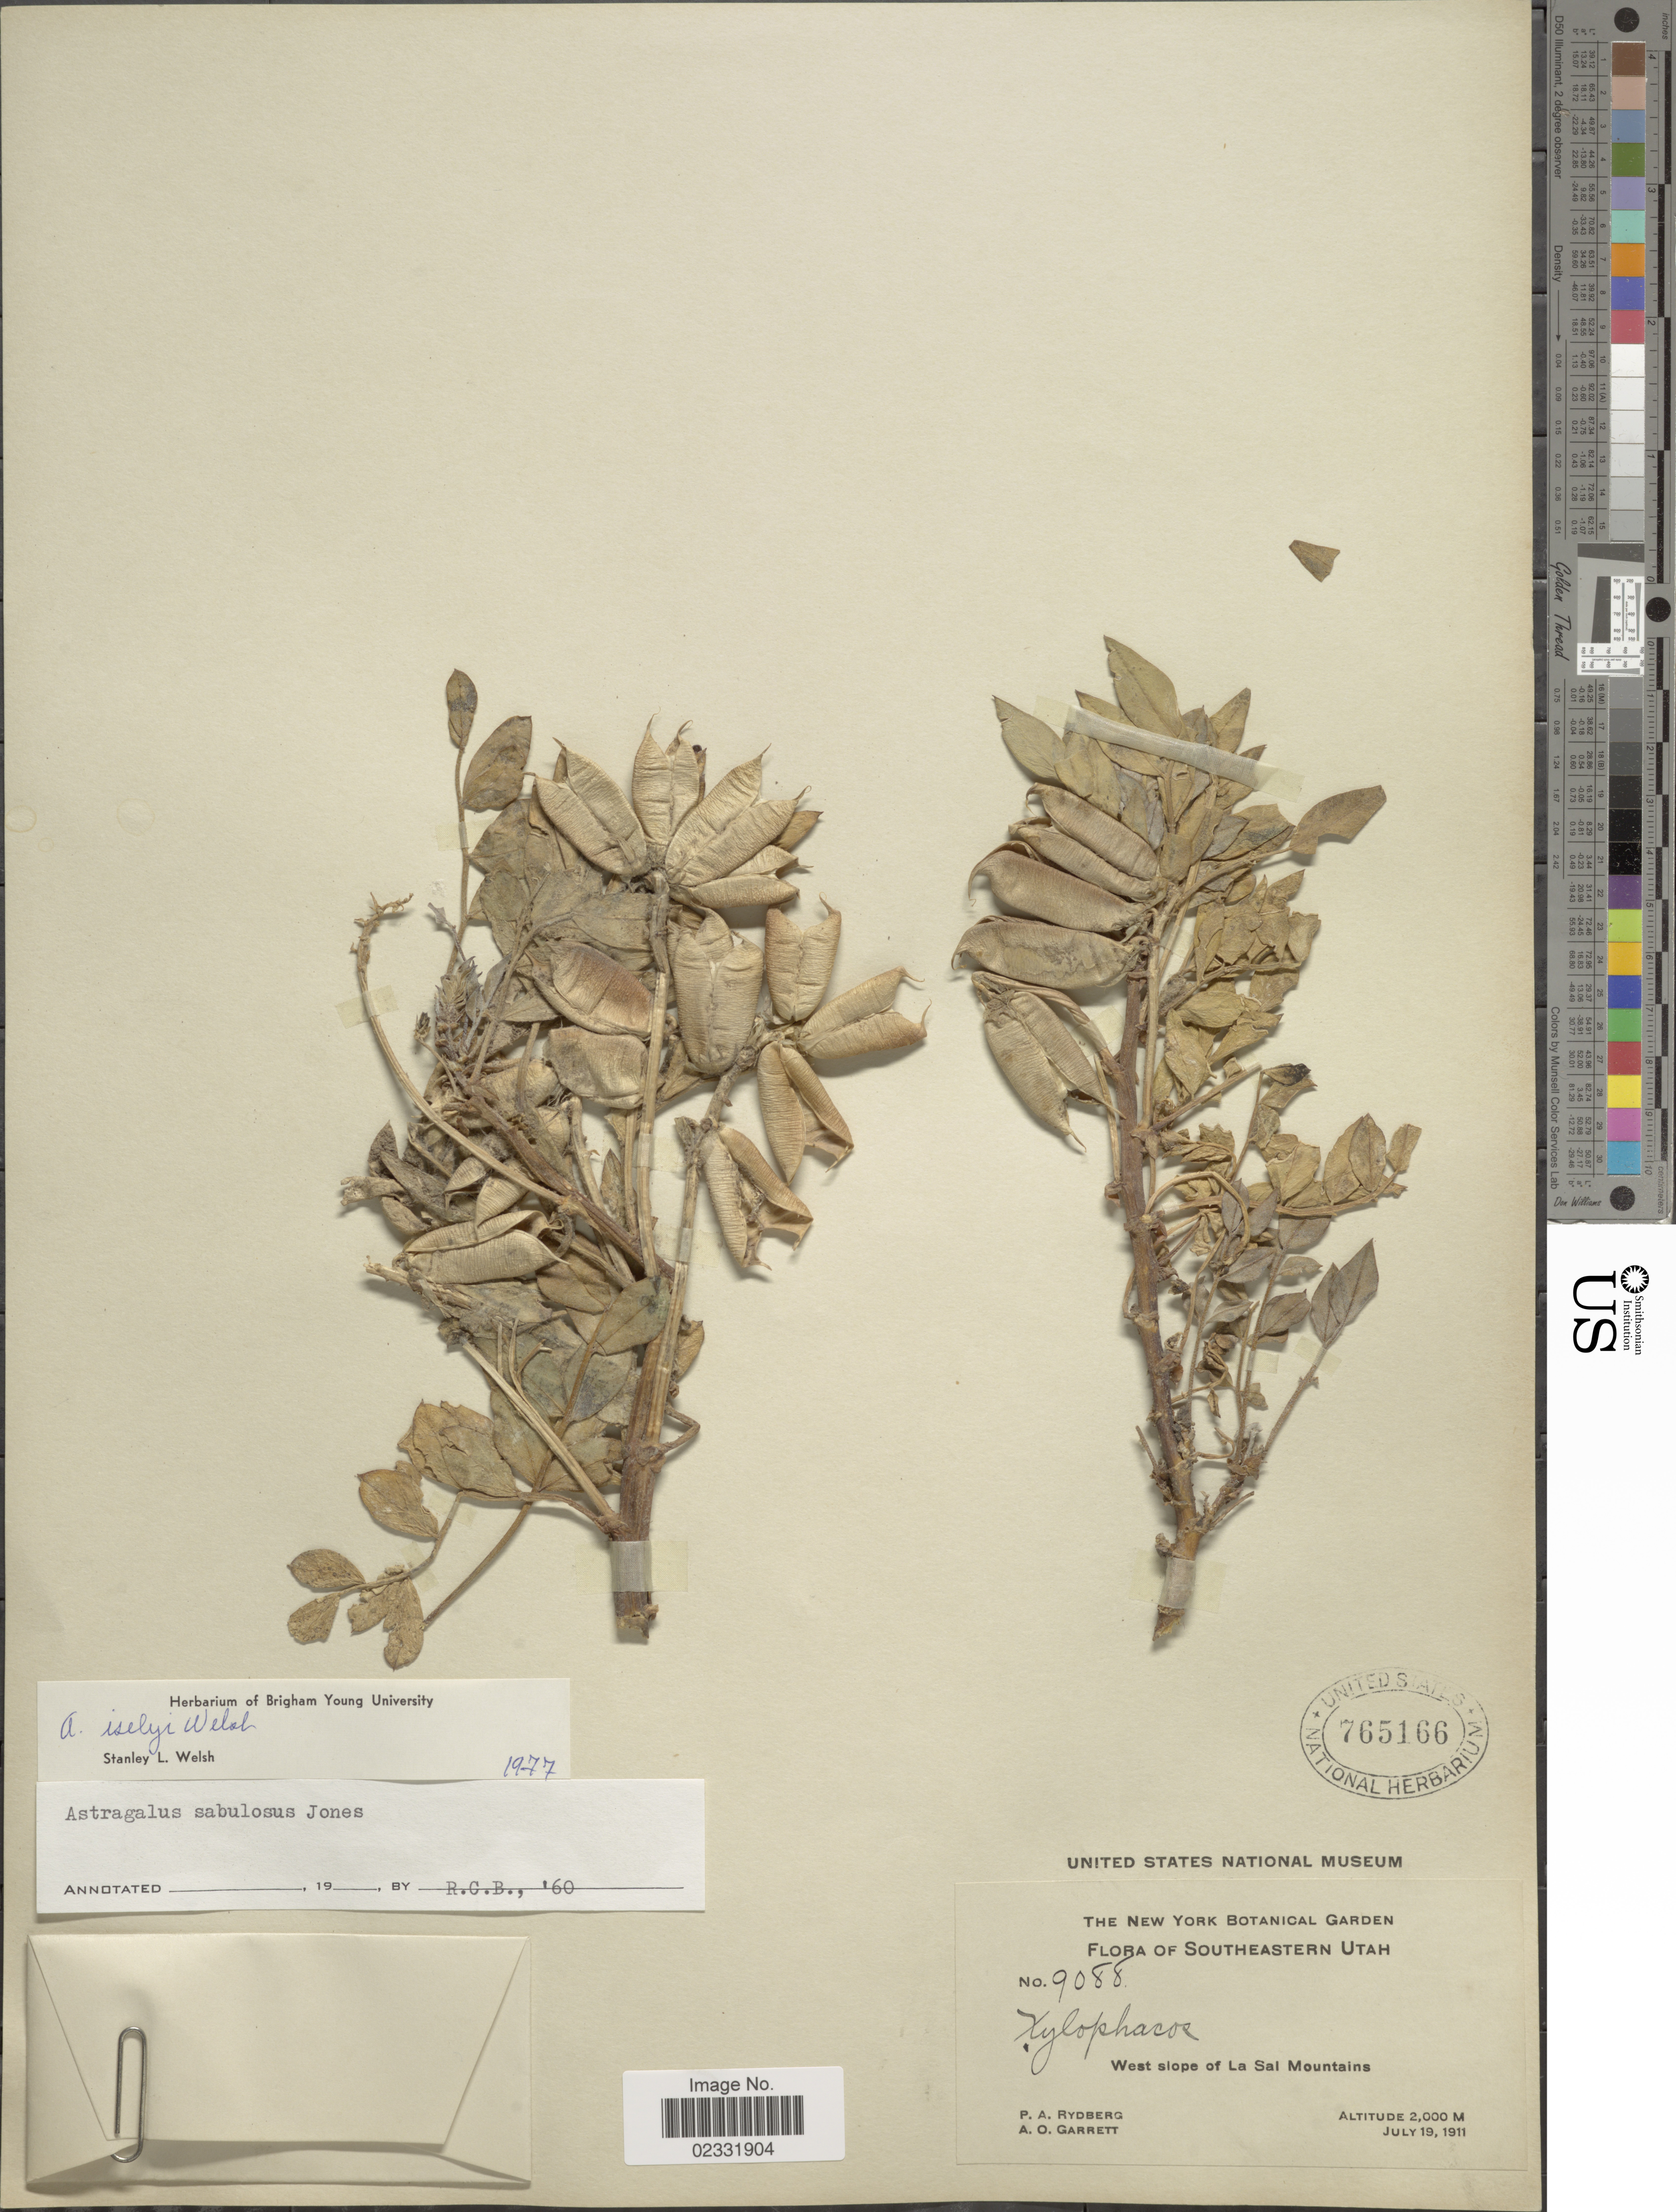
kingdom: Plantae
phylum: Tracheophyta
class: Magnoliopsida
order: Fabales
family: Fabaceae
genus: Astragalus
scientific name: Astragalus iselyi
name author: S.L. Welsh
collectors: P. A. Rydberg & A. O. Garrett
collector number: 9088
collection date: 1911-07-19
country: United States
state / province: Utah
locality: Southeastern Utah. West slope of La Sal Mountains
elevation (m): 2000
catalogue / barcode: US 765166